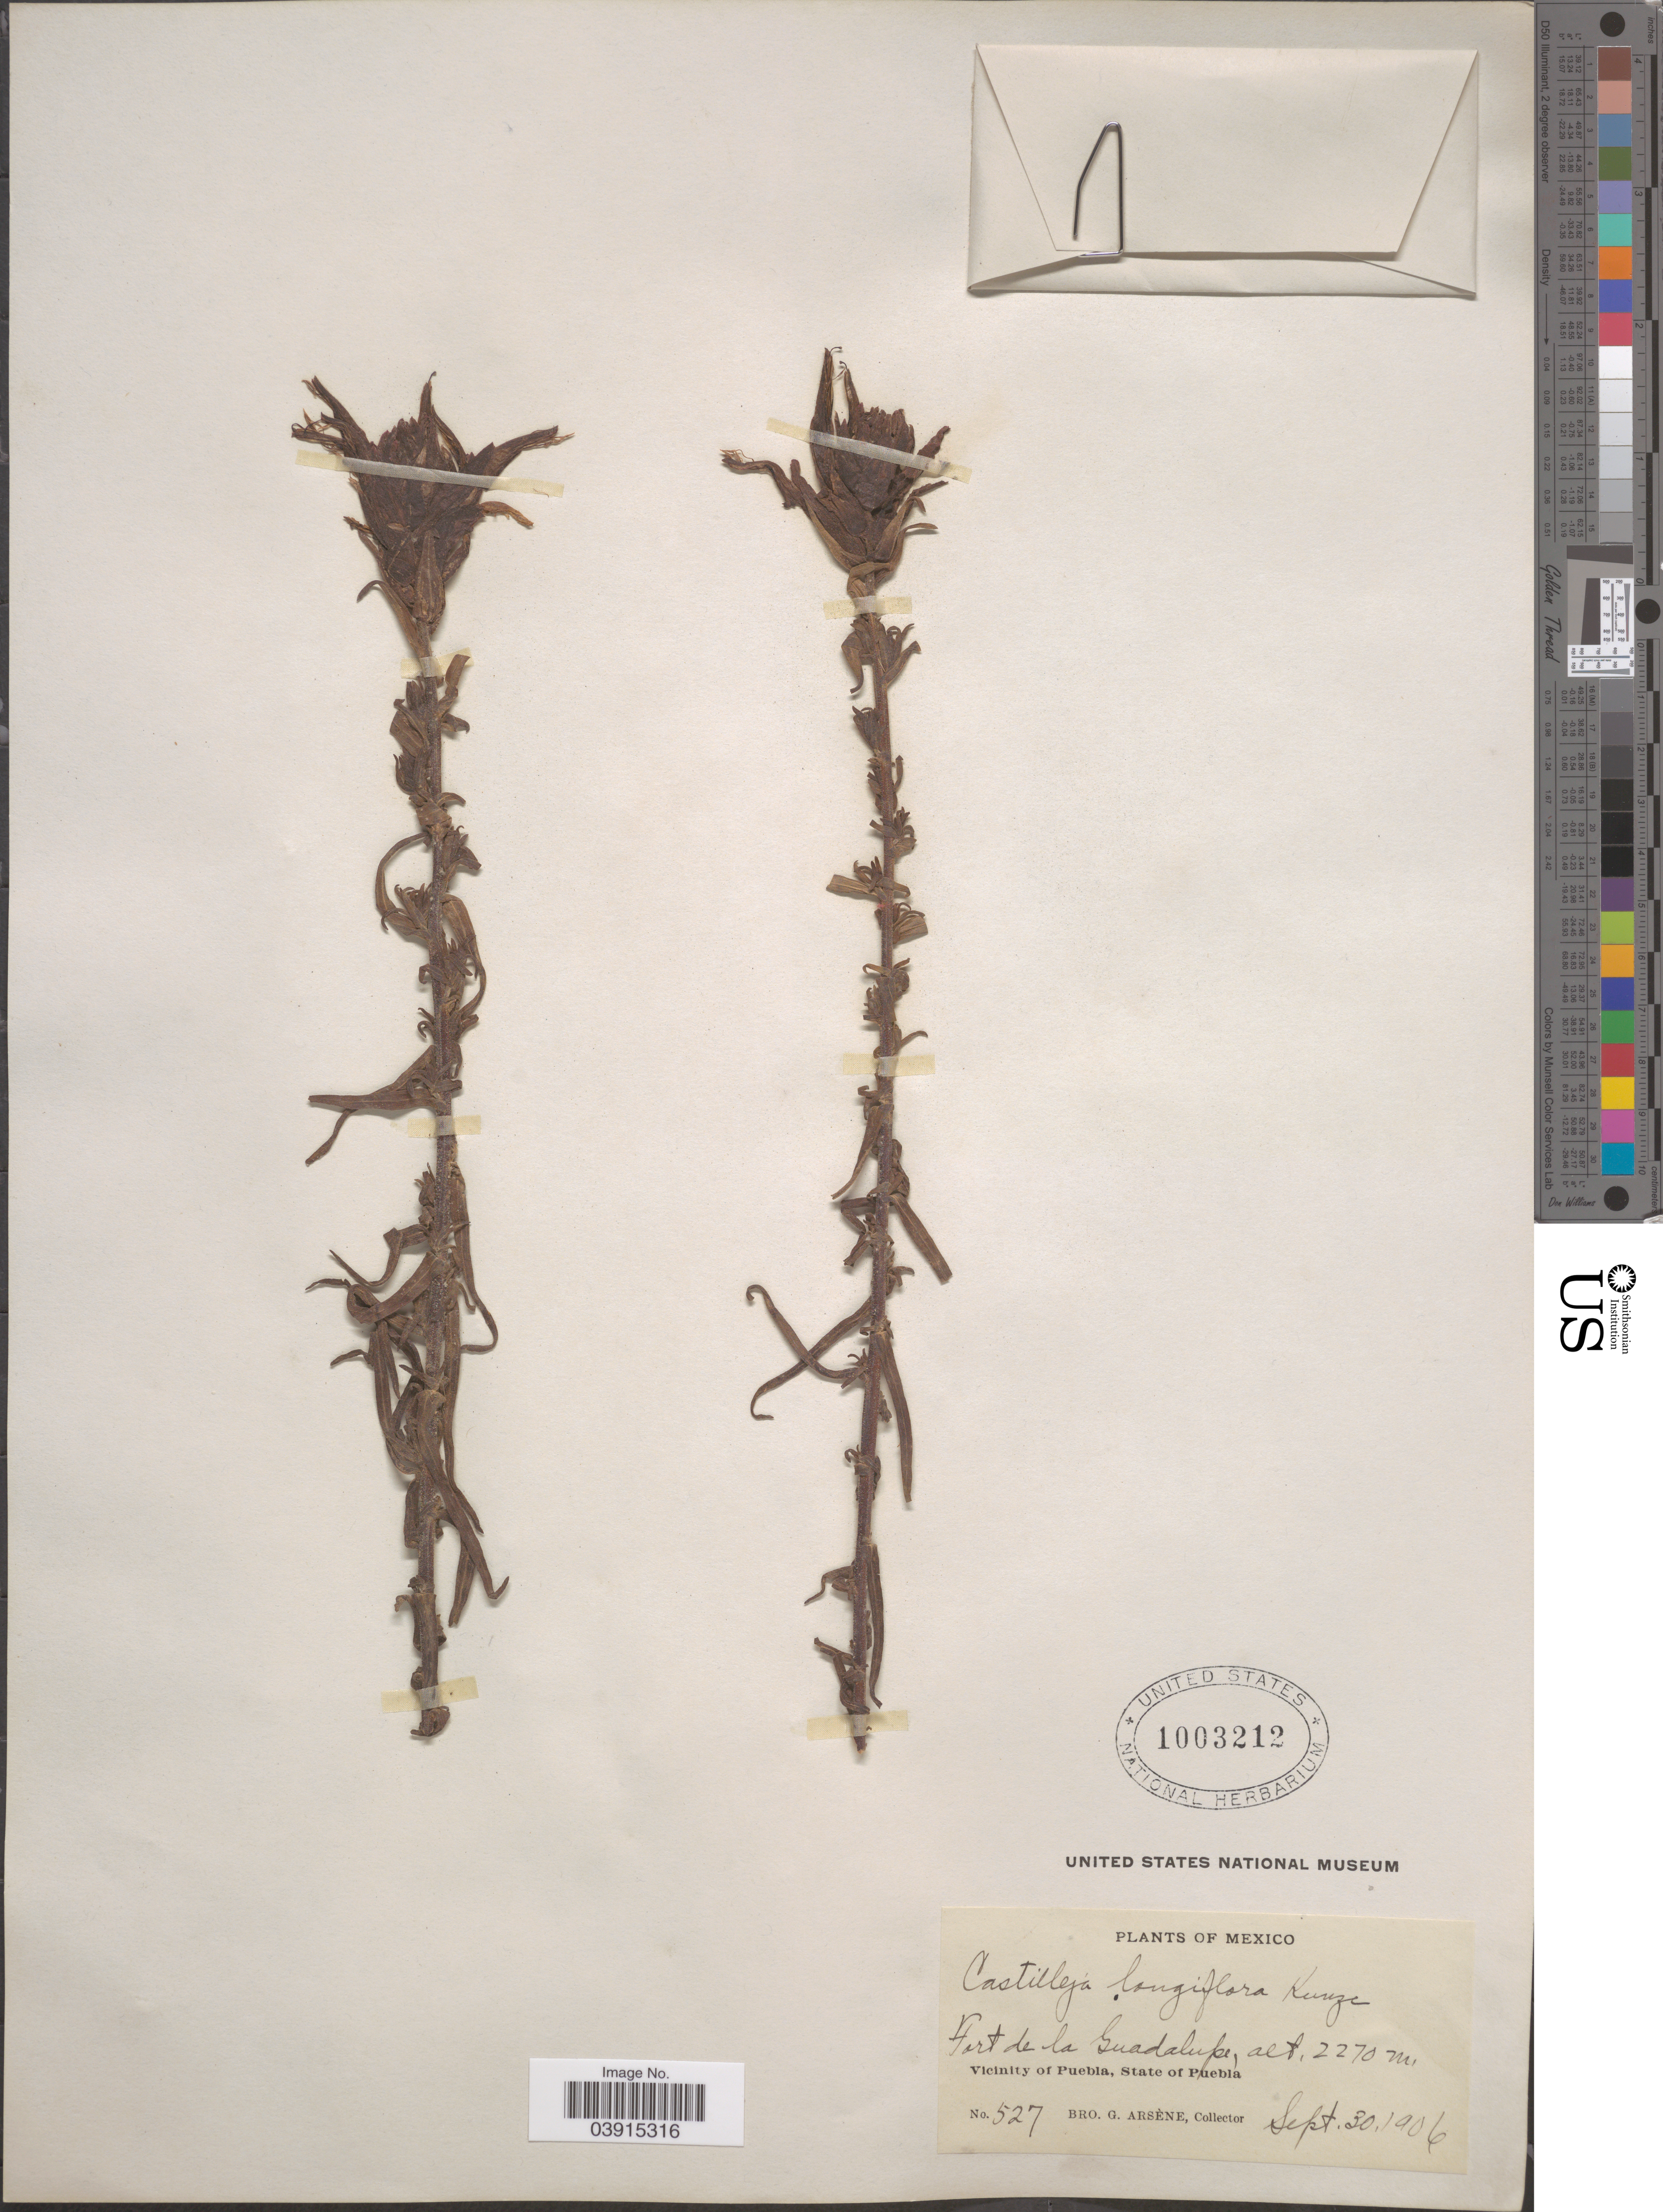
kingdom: Plantae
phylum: Tracheophyta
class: Magnoliopsida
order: Lamiales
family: Orobanchaceae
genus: Castilleja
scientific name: Castilleja longiflora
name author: Kunze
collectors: Bro. G. Arsène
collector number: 527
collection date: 1906-09-30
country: Mexico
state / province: Puebla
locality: Fort de la Guadalupe. Vicinity of Puebla.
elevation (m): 2270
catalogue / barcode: US 1003212